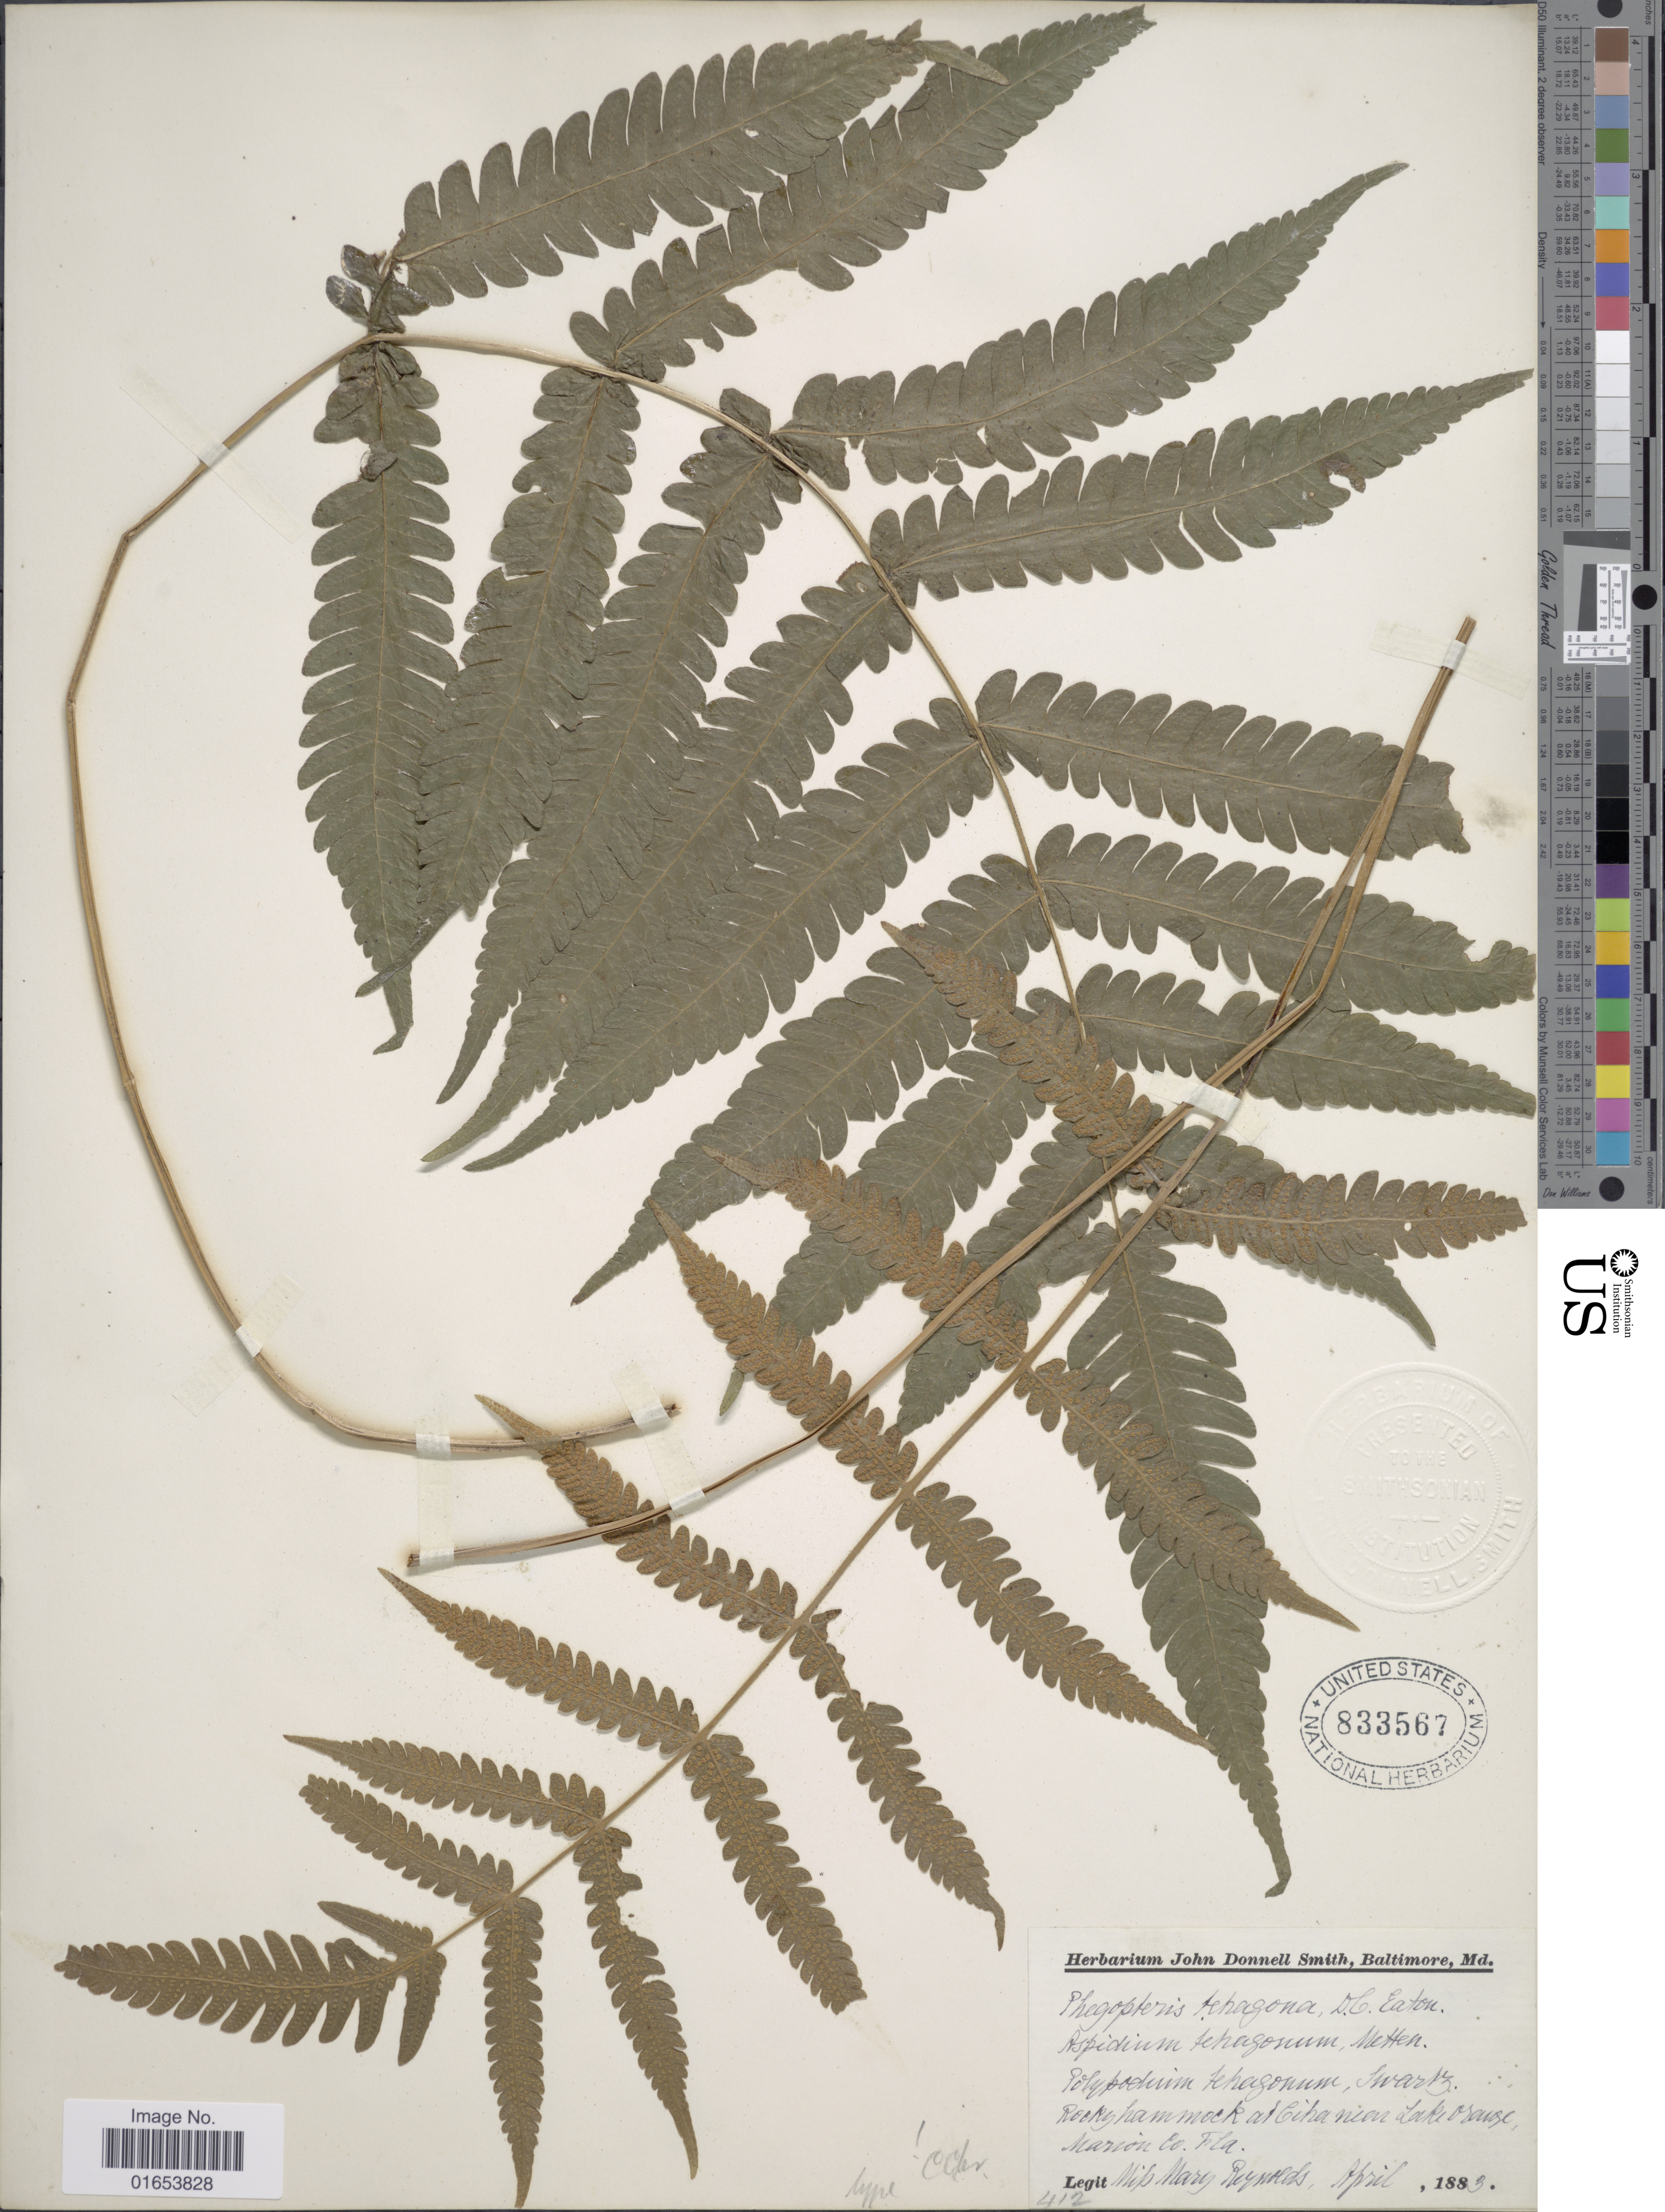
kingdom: Plantae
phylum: Tracheophyta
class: Polypodiopsida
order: Polypodiales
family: Thelypteridaceae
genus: Goniopteris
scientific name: Goniopteris subtetragona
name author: (Link) Vareschi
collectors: M. Reynolds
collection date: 1883-04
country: United States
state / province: Florida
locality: Rocky hammock at Citra near Lake Orange, Marion Co.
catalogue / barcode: US 833567